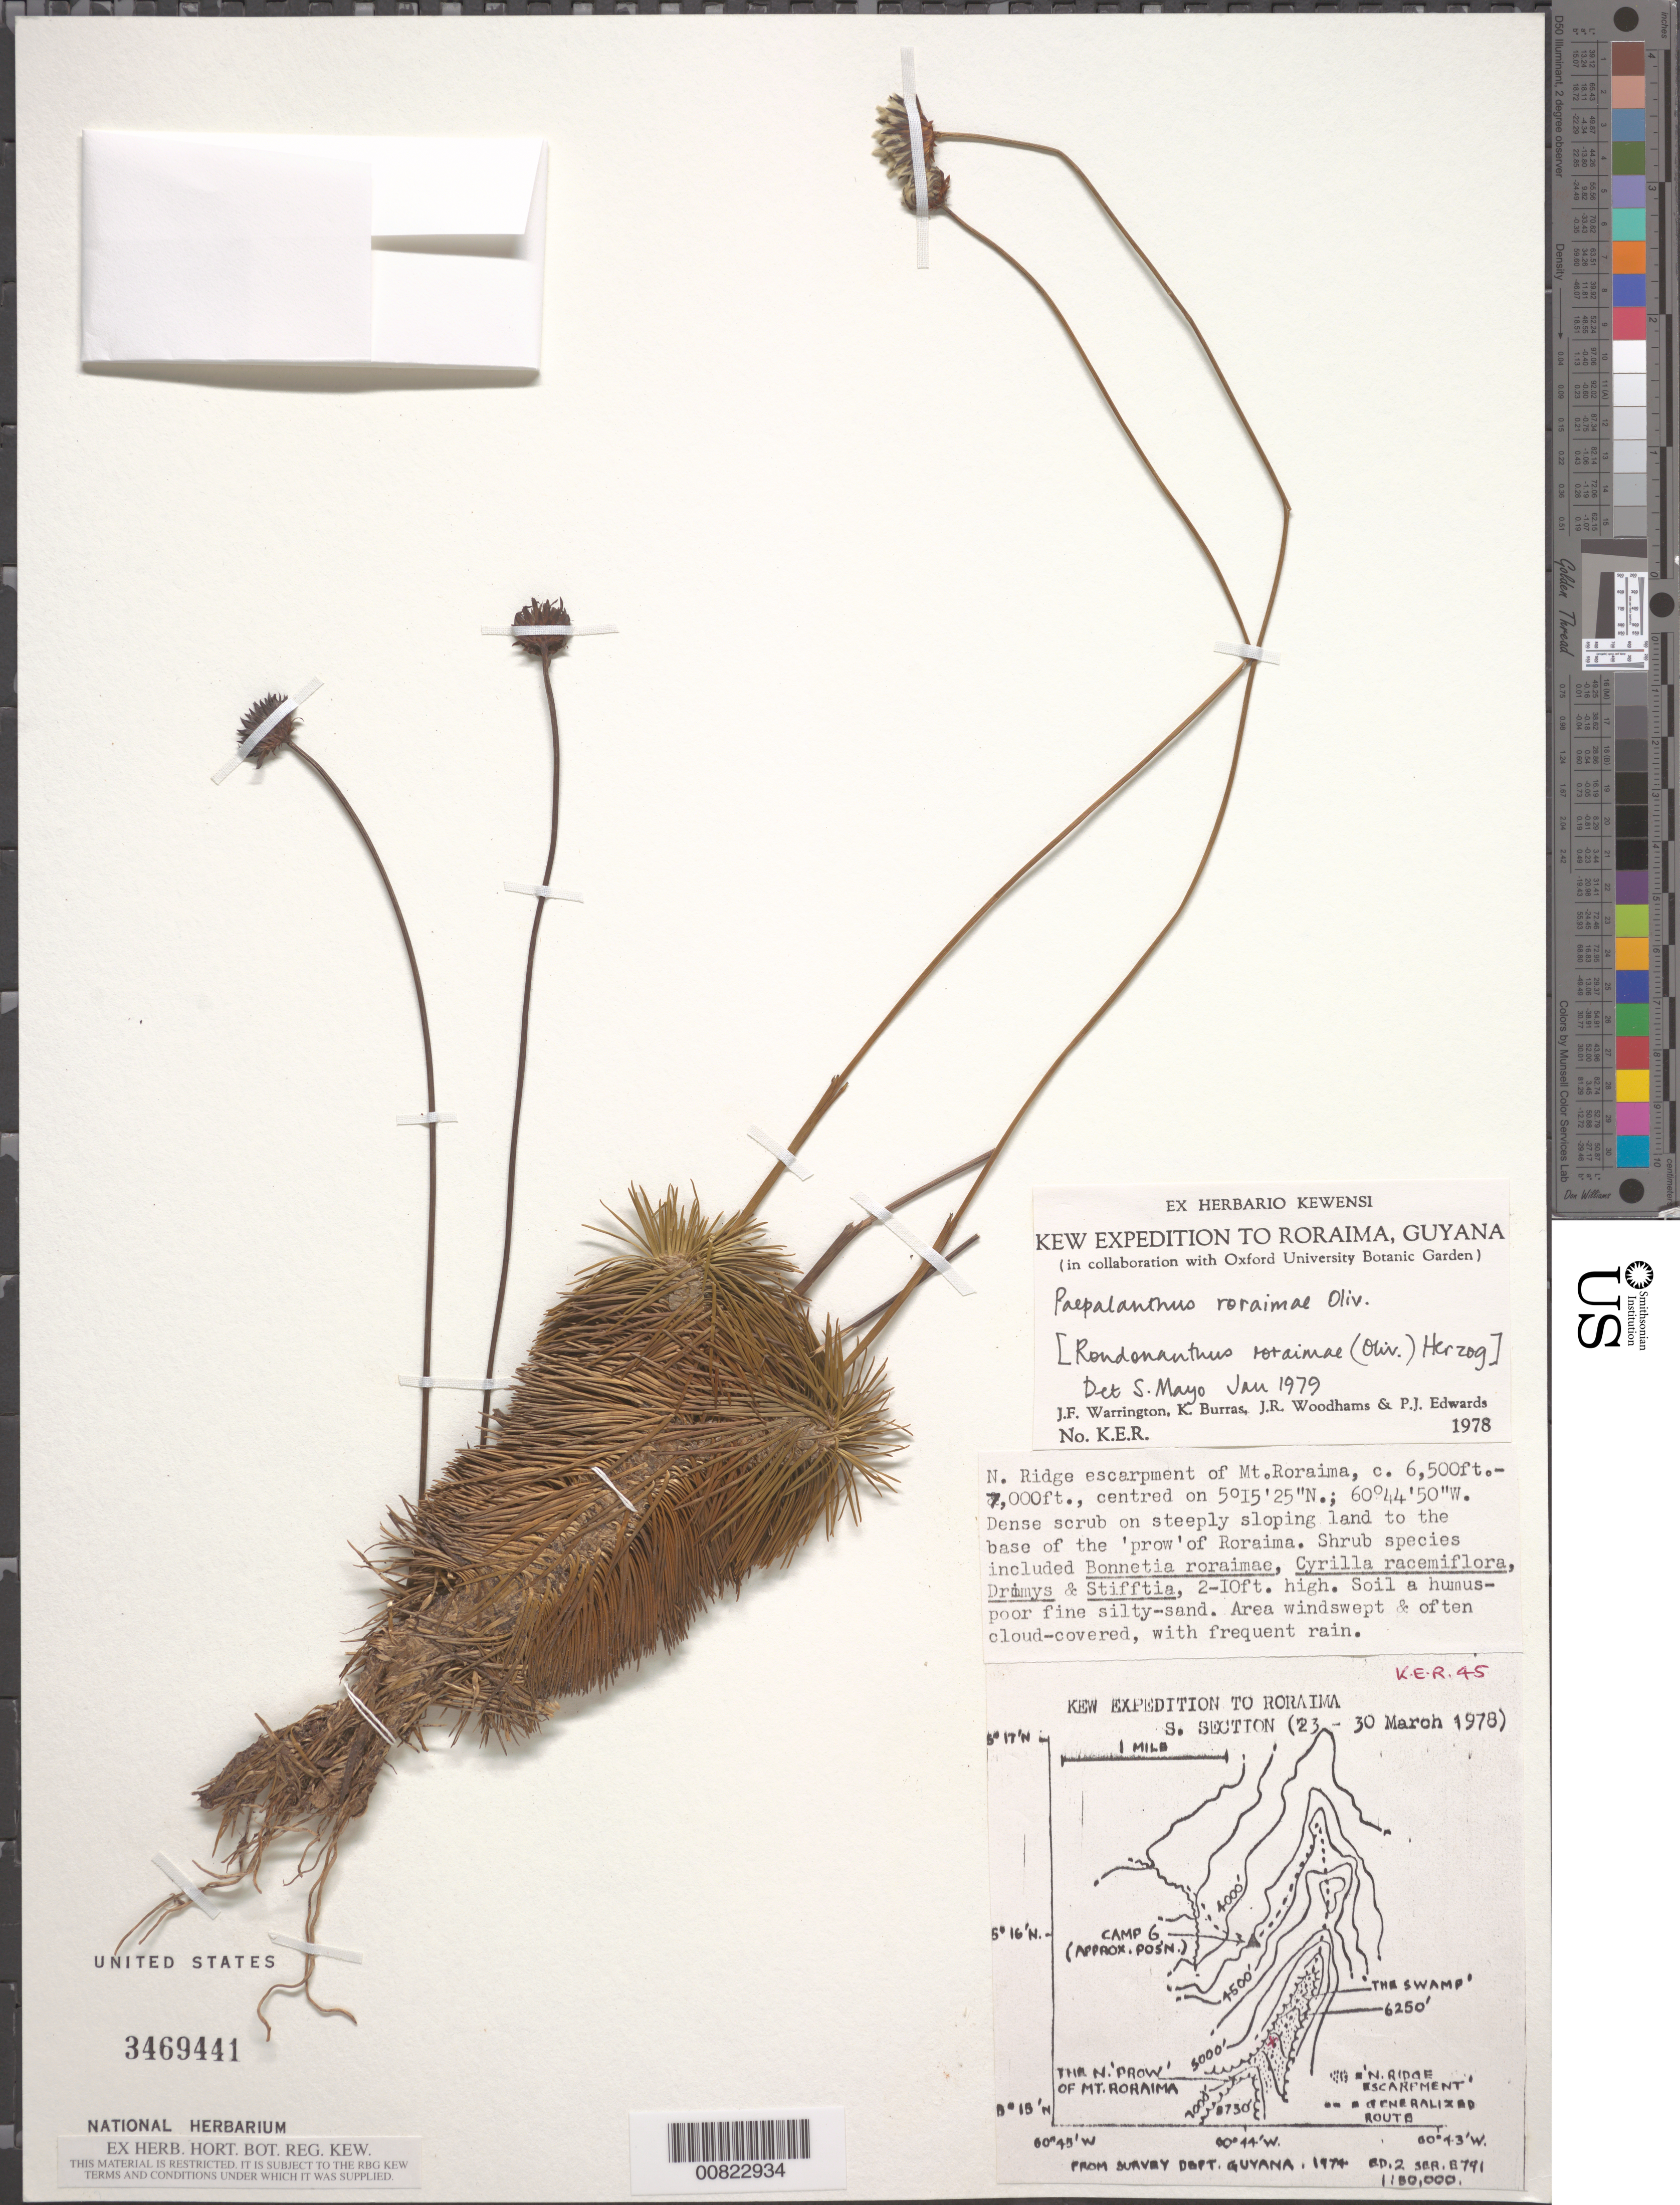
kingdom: Plantae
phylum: Tracheophyta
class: Liliopsida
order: Poales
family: Eriocaulaceae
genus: Rondonanthus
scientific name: Rondonanthus roraimae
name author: (Oliv.) Herzog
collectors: J. Warrington, K. Burras, J. Woodhams & P. Edwards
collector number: KER 45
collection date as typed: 23-Mar-78 to 30-Mar-78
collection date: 1978-03-23/1978-03-30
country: Guyana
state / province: Cuyuni-Mazaruni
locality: Mt. Roraima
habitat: Dense scrub on steeply sloping land to base of "prow" of Roraima, soil humus-poor fine silty sand; area windswept, cloud-covered, frequent rain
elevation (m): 1981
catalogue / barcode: US 3469441